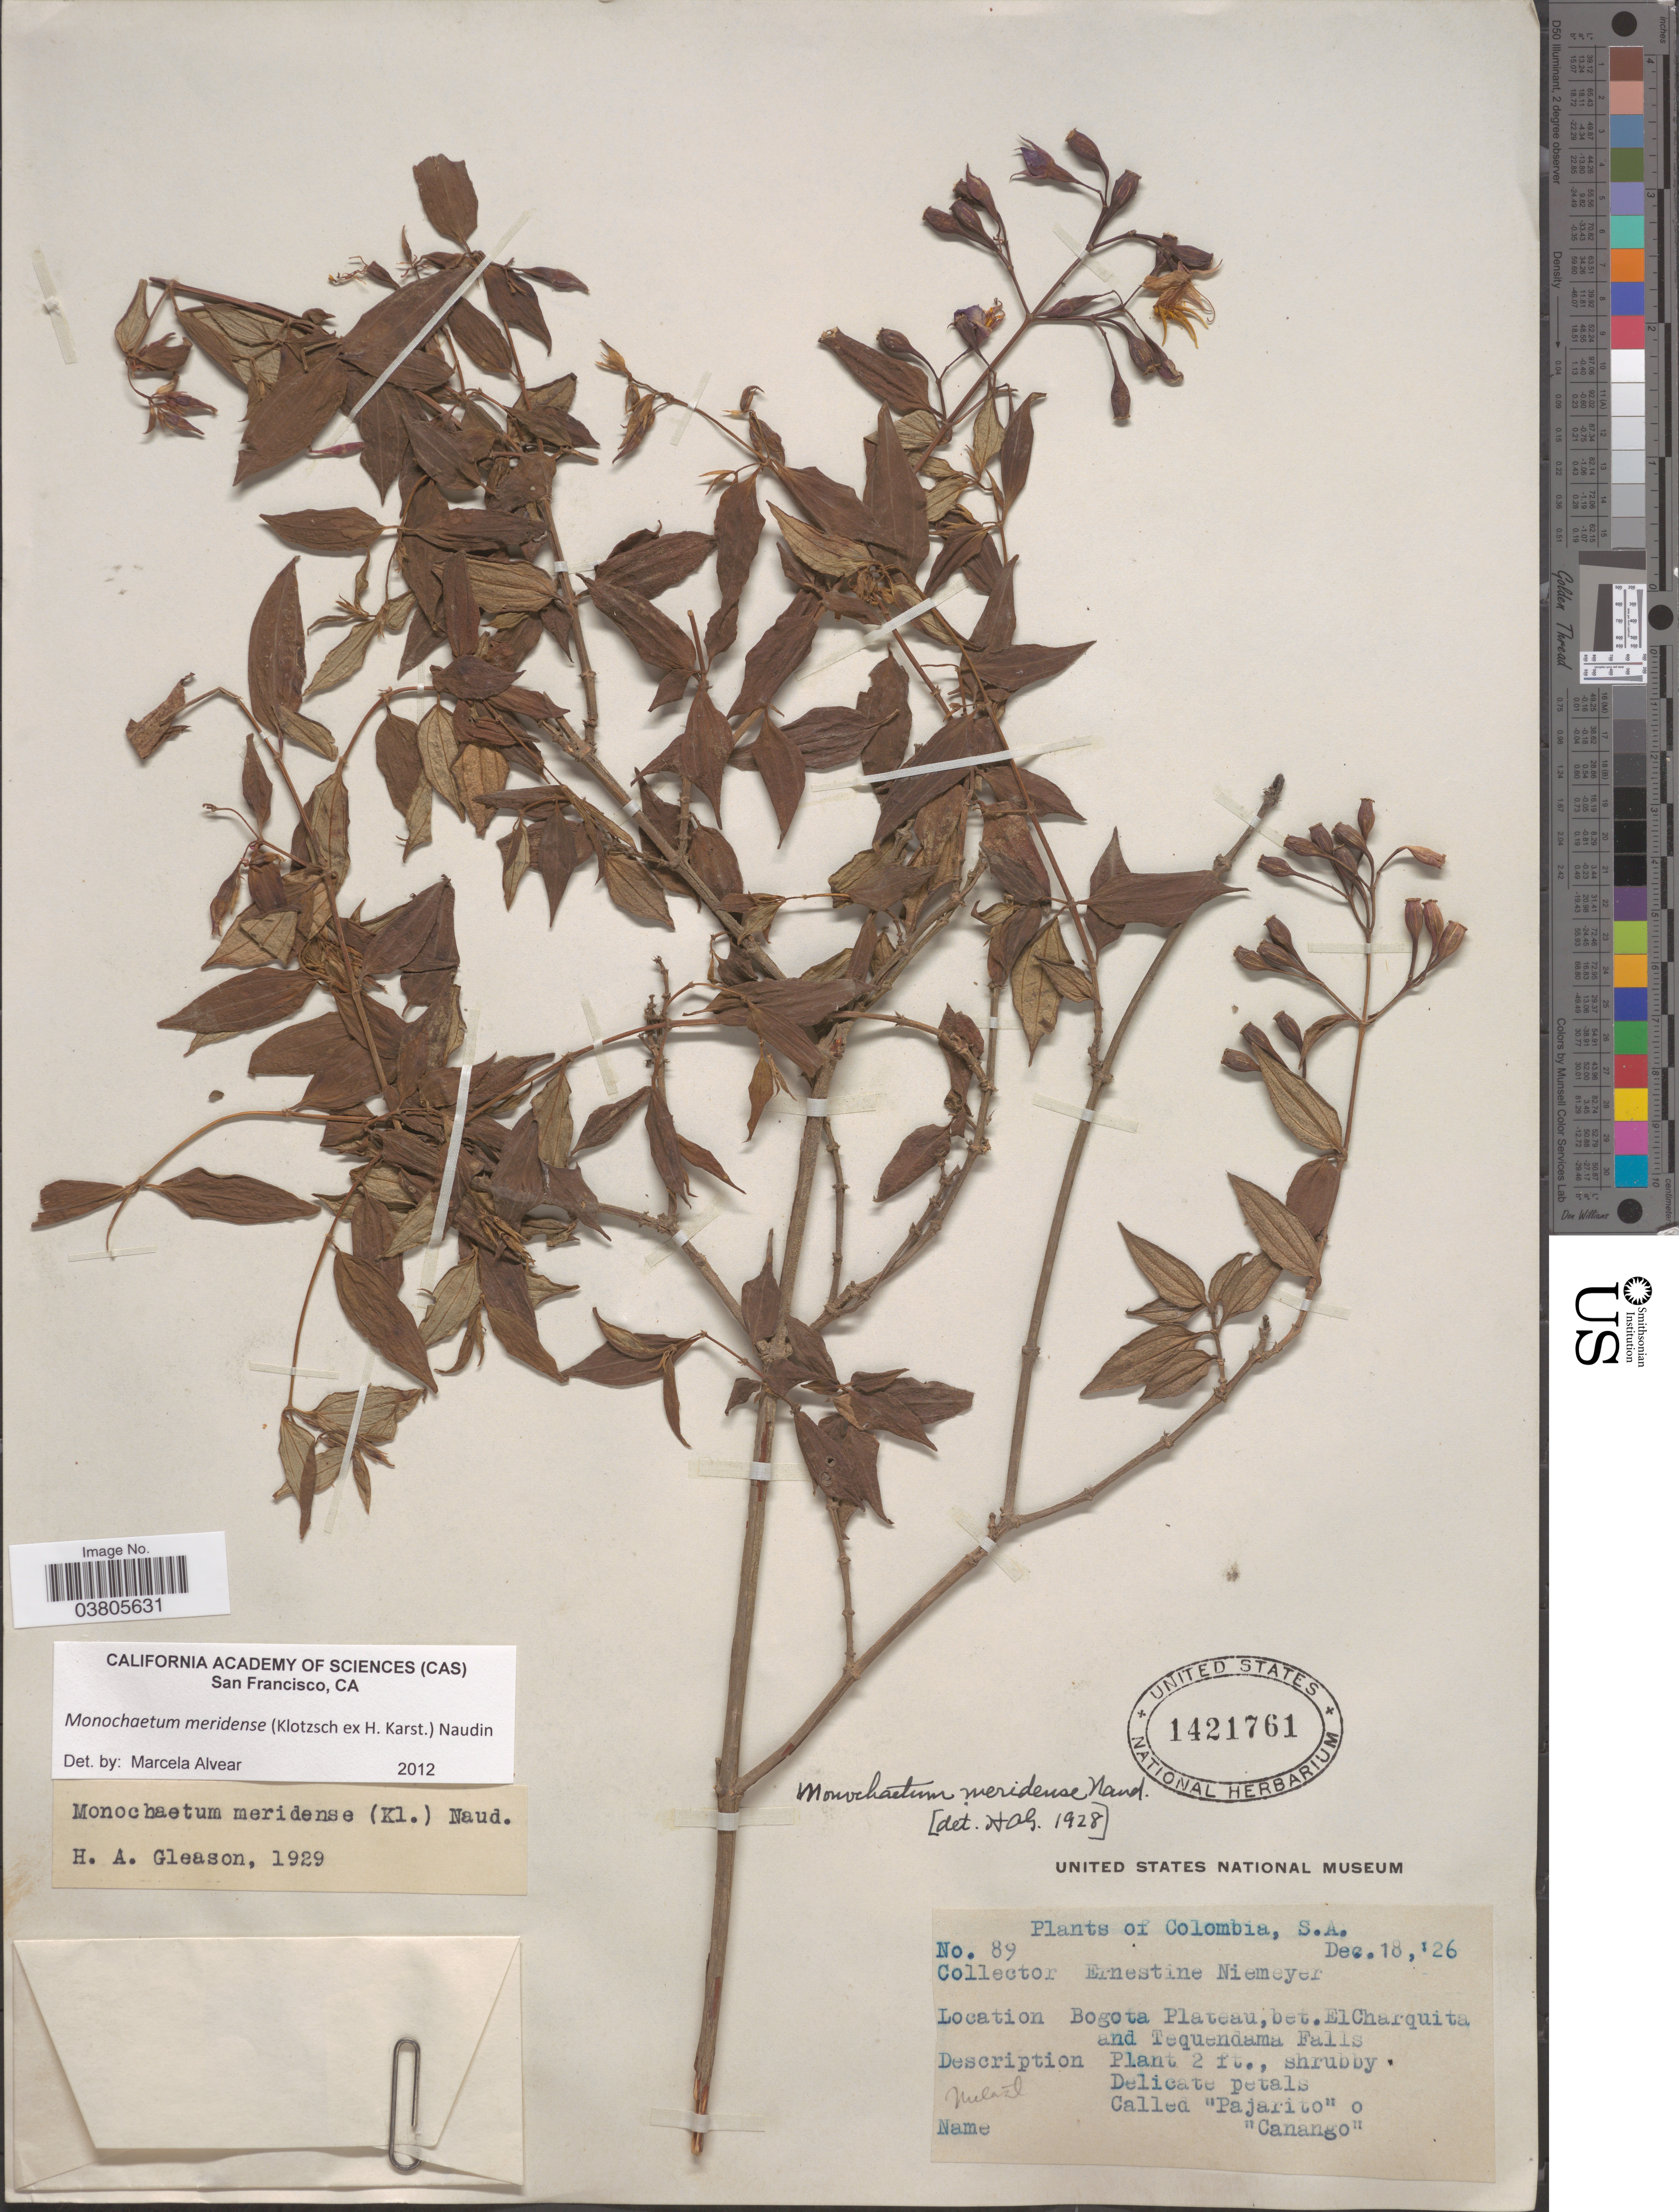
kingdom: Plantae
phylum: Tracheophyta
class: Magnoliopsida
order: Myrtales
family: Melastomataceae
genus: Monochaetum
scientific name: Monochaetum meridense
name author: (H. Karst.) Naudin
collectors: E. H. Niemeyer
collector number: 89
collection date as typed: Transcribed d/m/y: 18/12/26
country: Colombia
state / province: Bogota D.C.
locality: Bogota Plateau, bet. El Charquita and Tequendama Falls.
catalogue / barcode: US 1421761